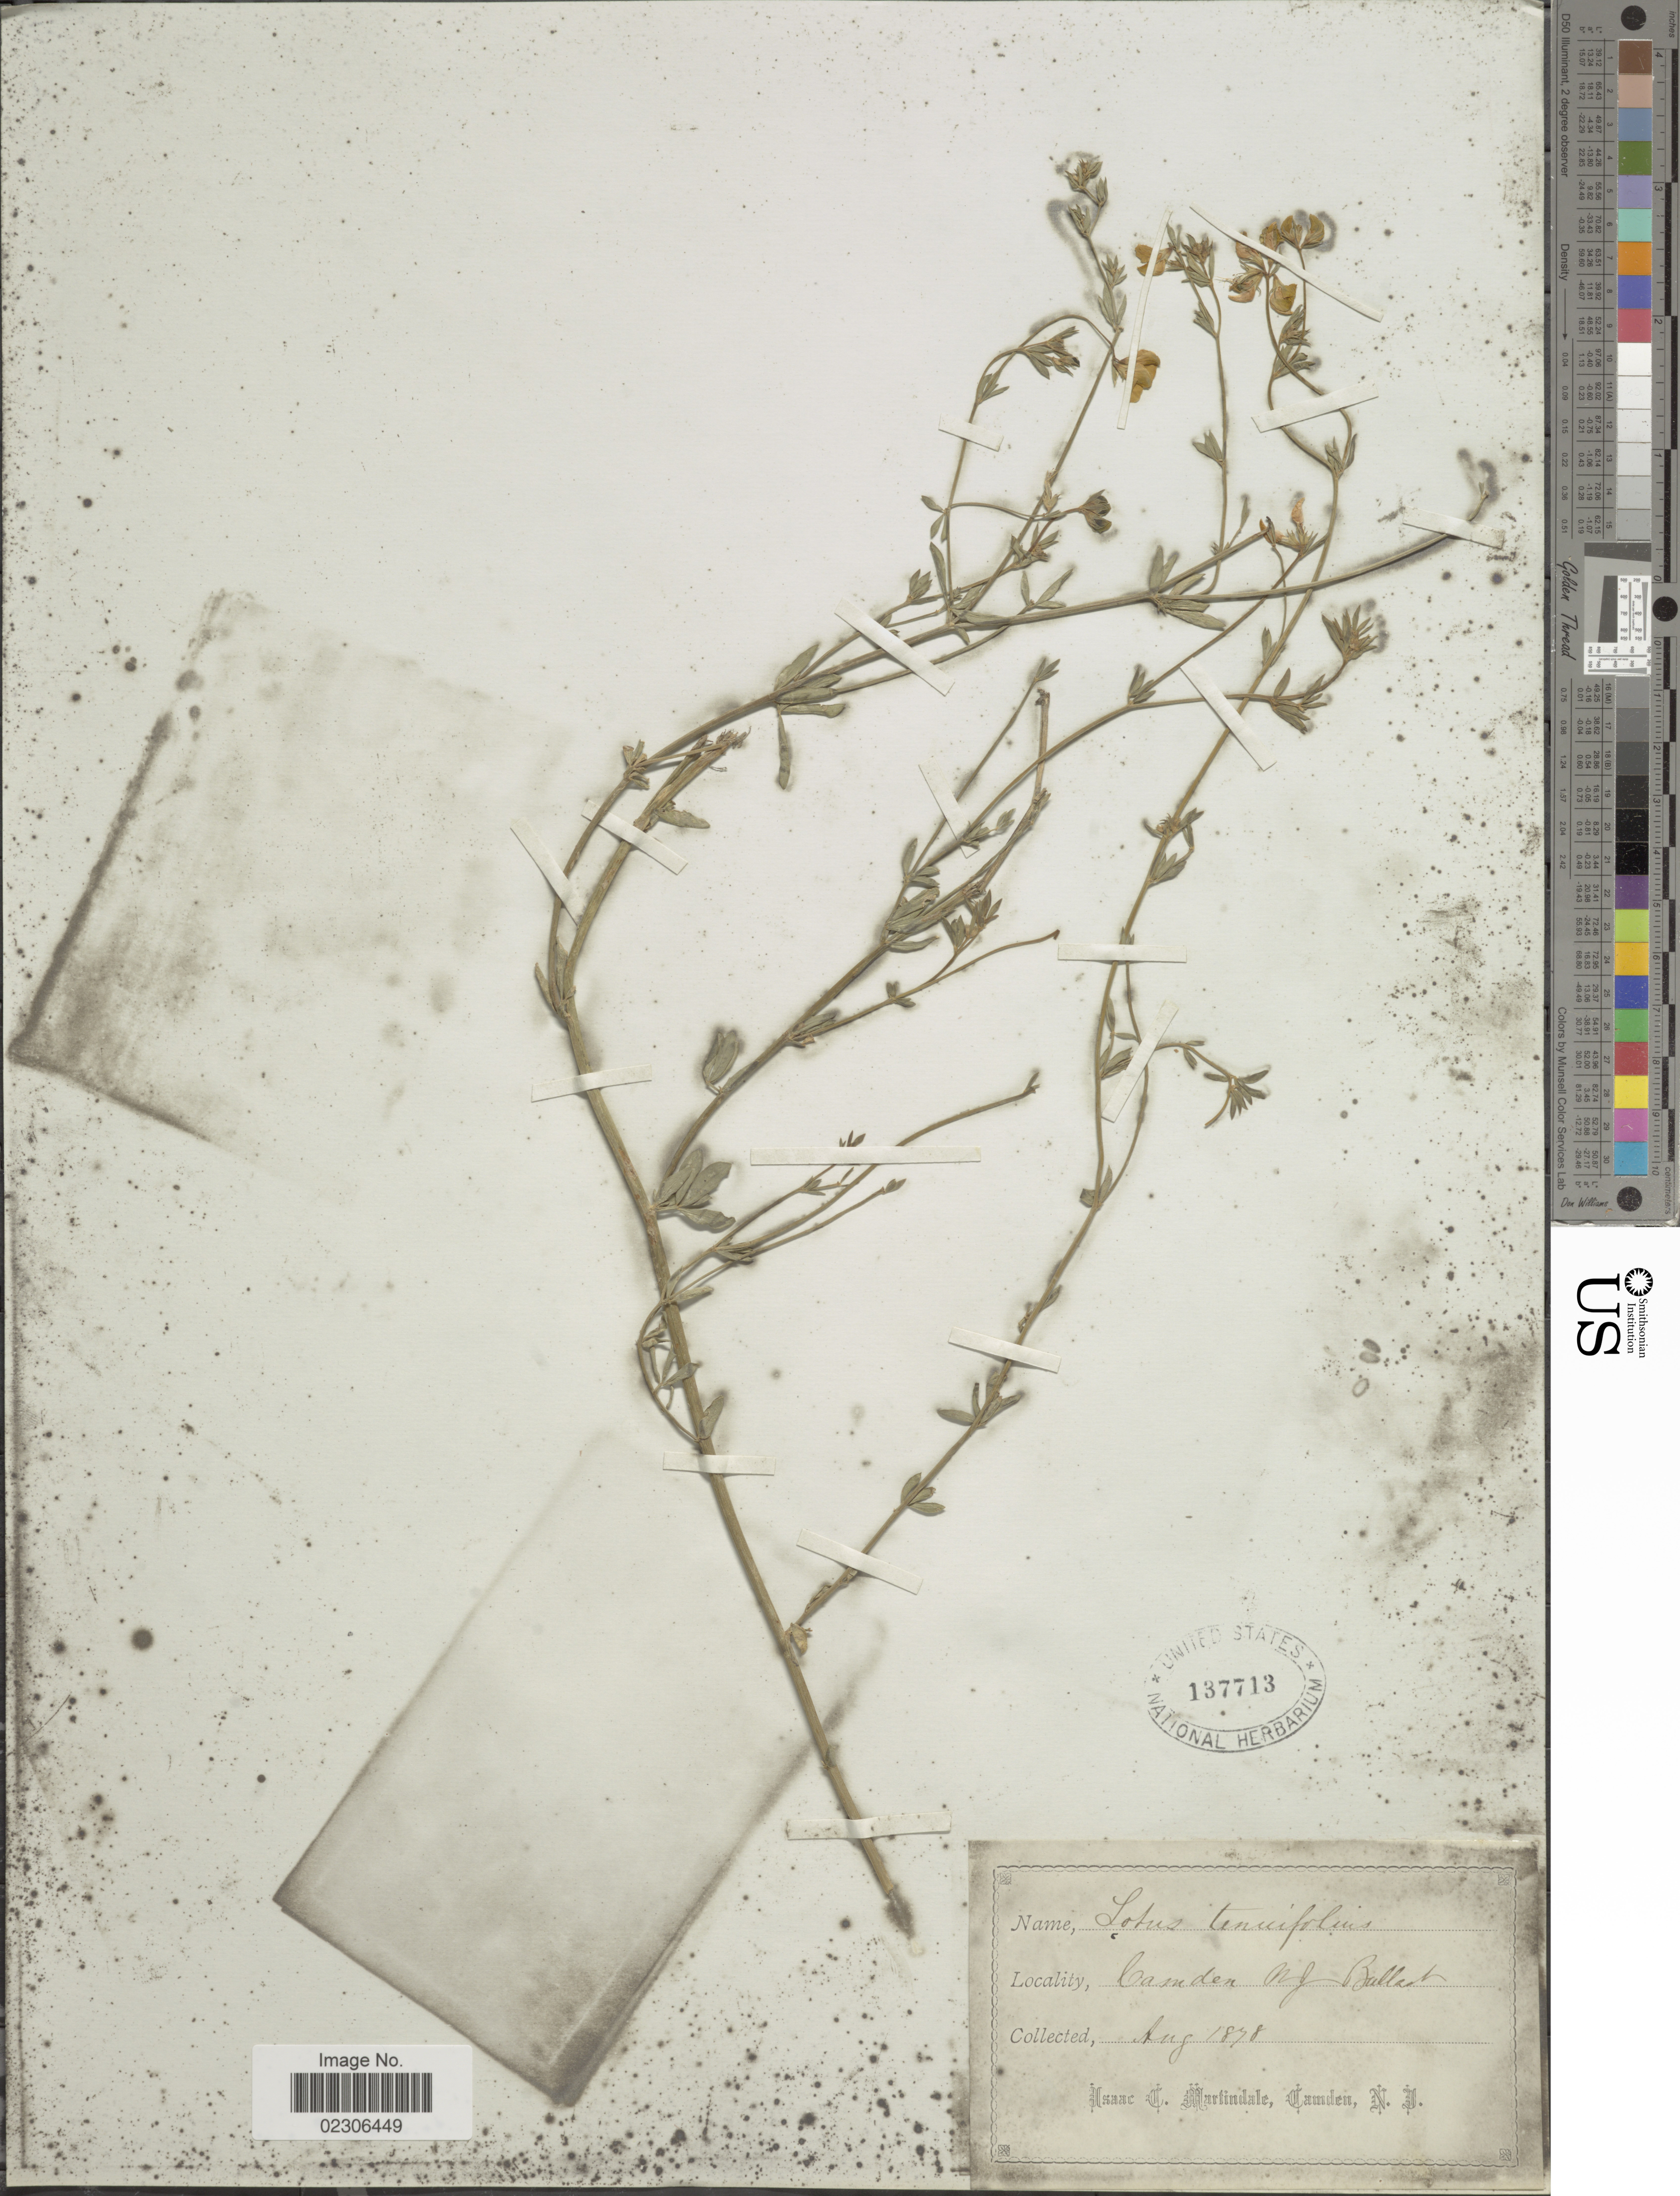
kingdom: Plantae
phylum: Tracheophyta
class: Magnoliopsida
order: Fabales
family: Fabaceae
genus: Lotus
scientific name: Lotus tenuifolius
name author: Rchb.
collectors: I. C. Martindale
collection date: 1878-08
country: United States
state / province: New Jersey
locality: Camden, N. J. Ballast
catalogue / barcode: US 137713